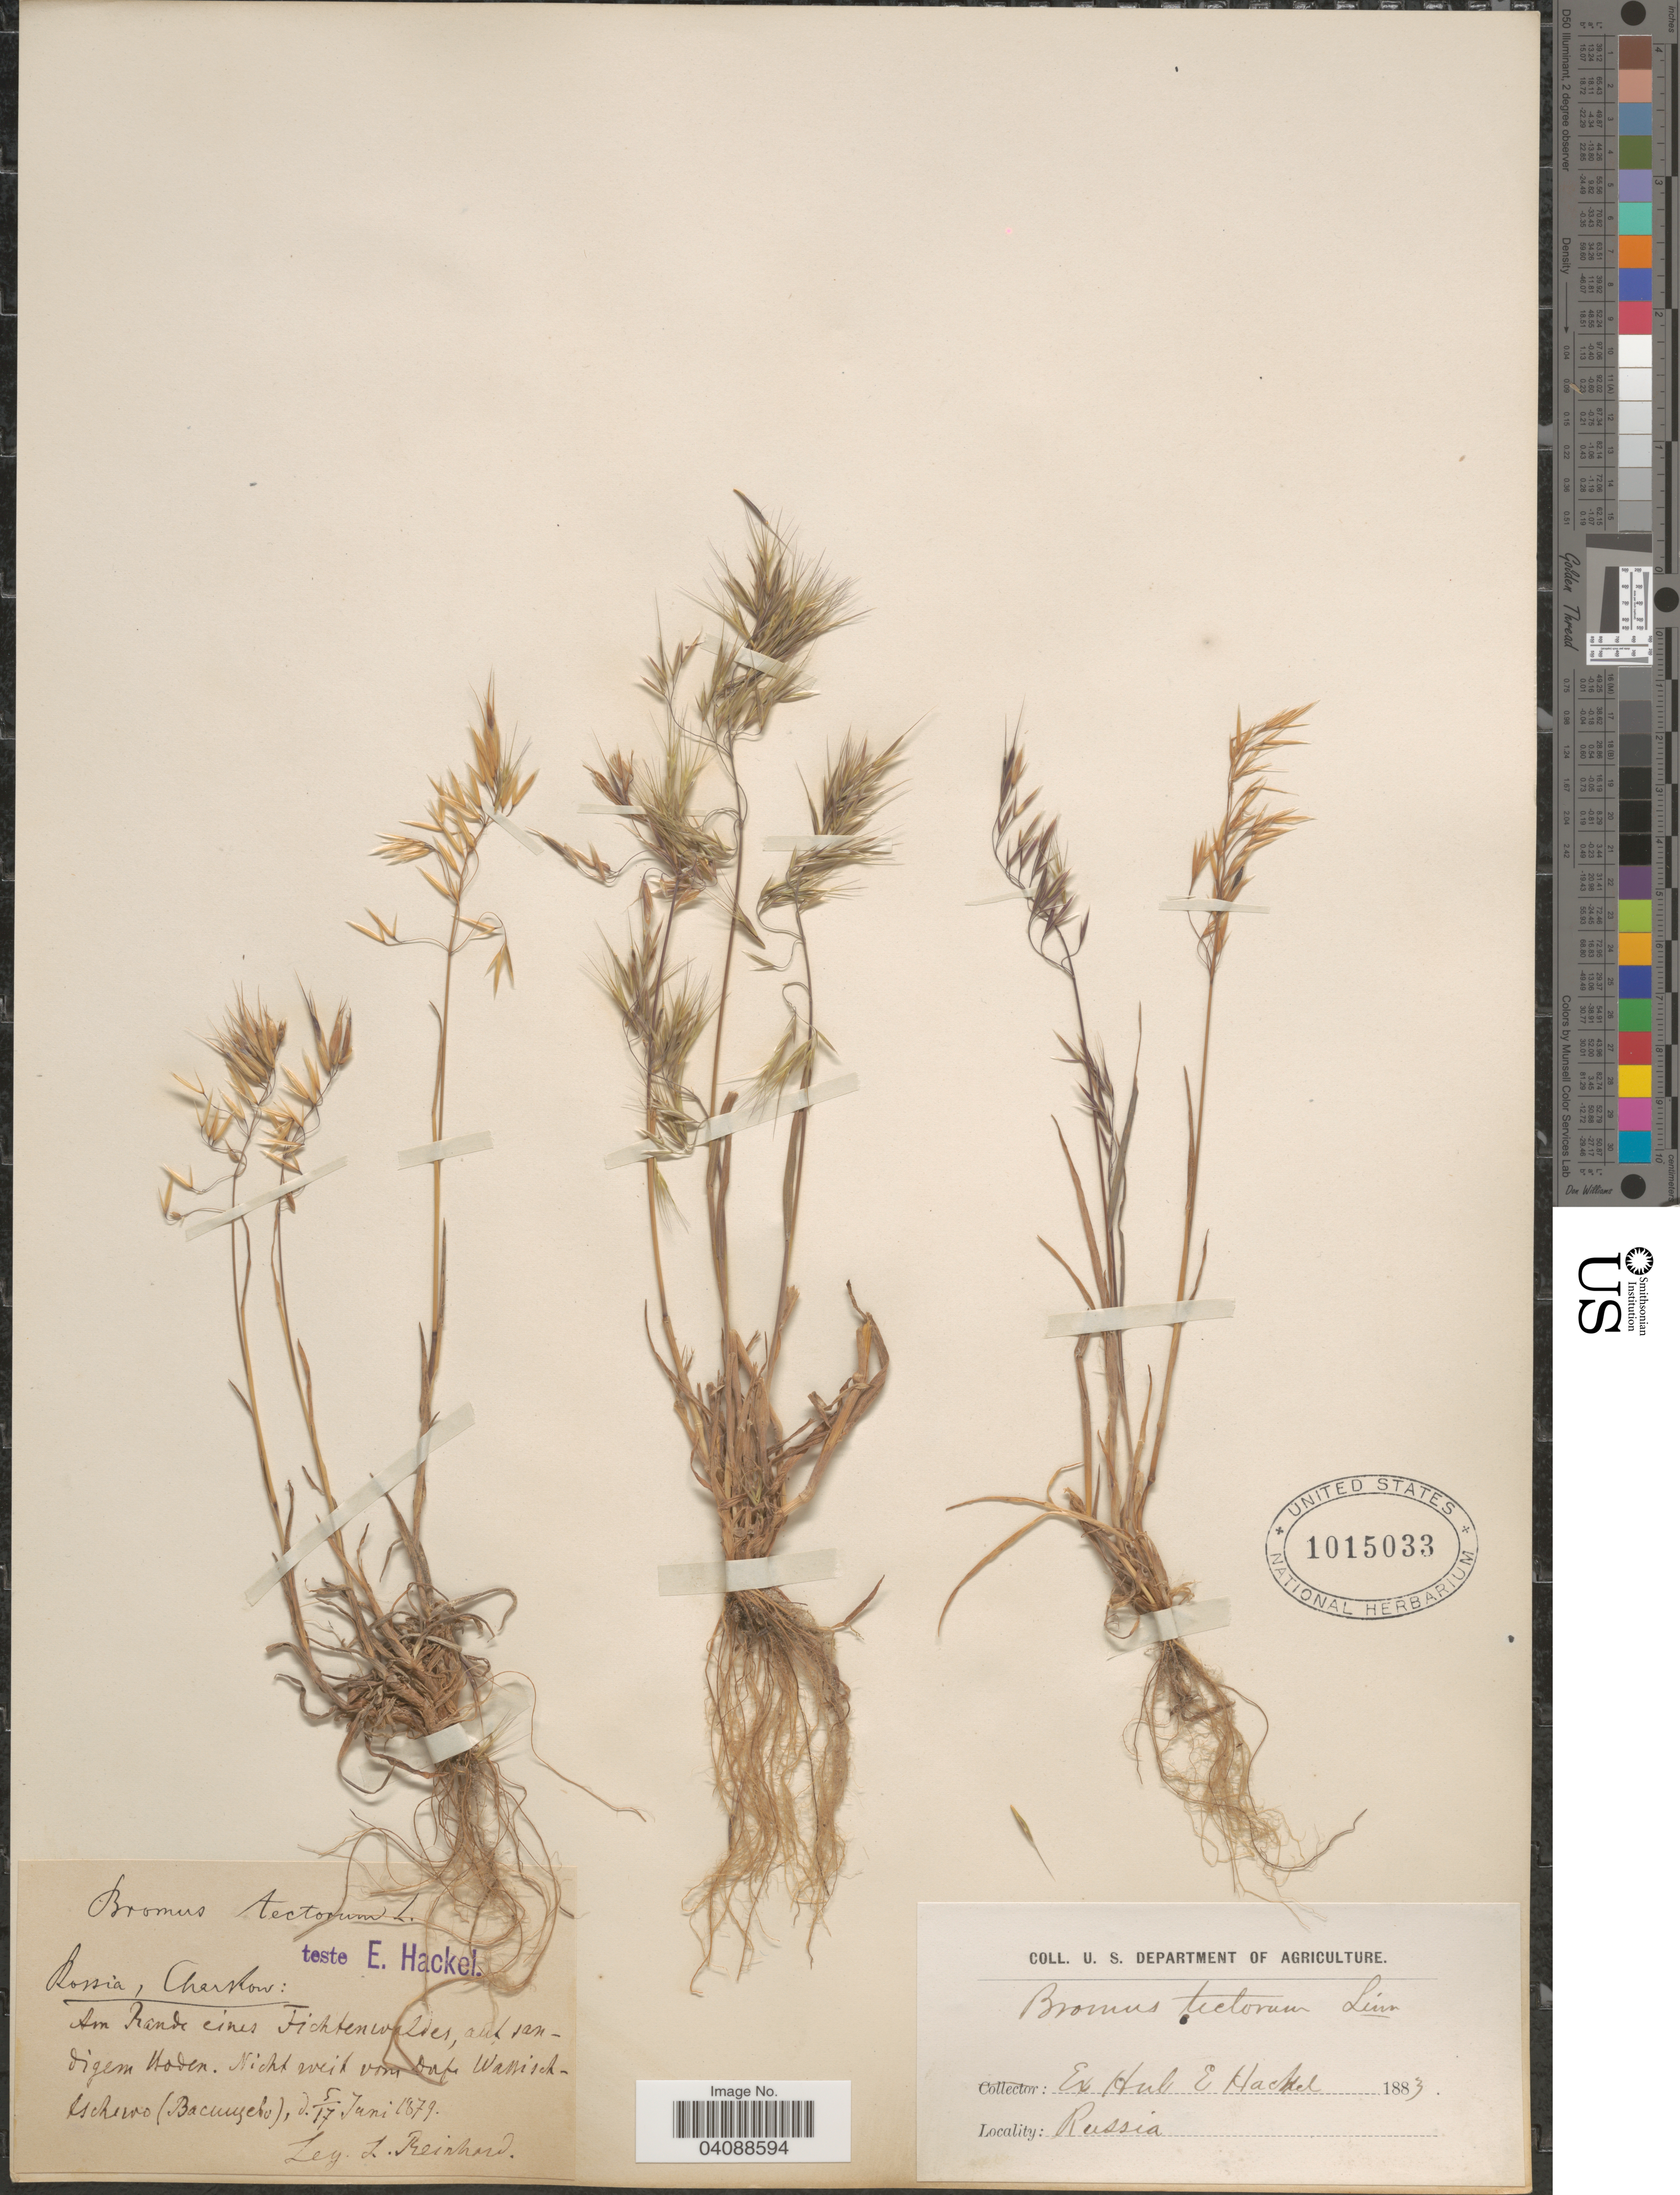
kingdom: Plantae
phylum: Tracheophyta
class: Liliopsida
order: Poales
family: Poaceae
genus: Bromus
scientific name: Bromus tectorum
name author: L.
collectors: L. Reinhard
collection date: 1879-06-05/1879-06-17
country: Ukraine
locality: Rossia, Charkow.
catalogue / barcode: US 1015033